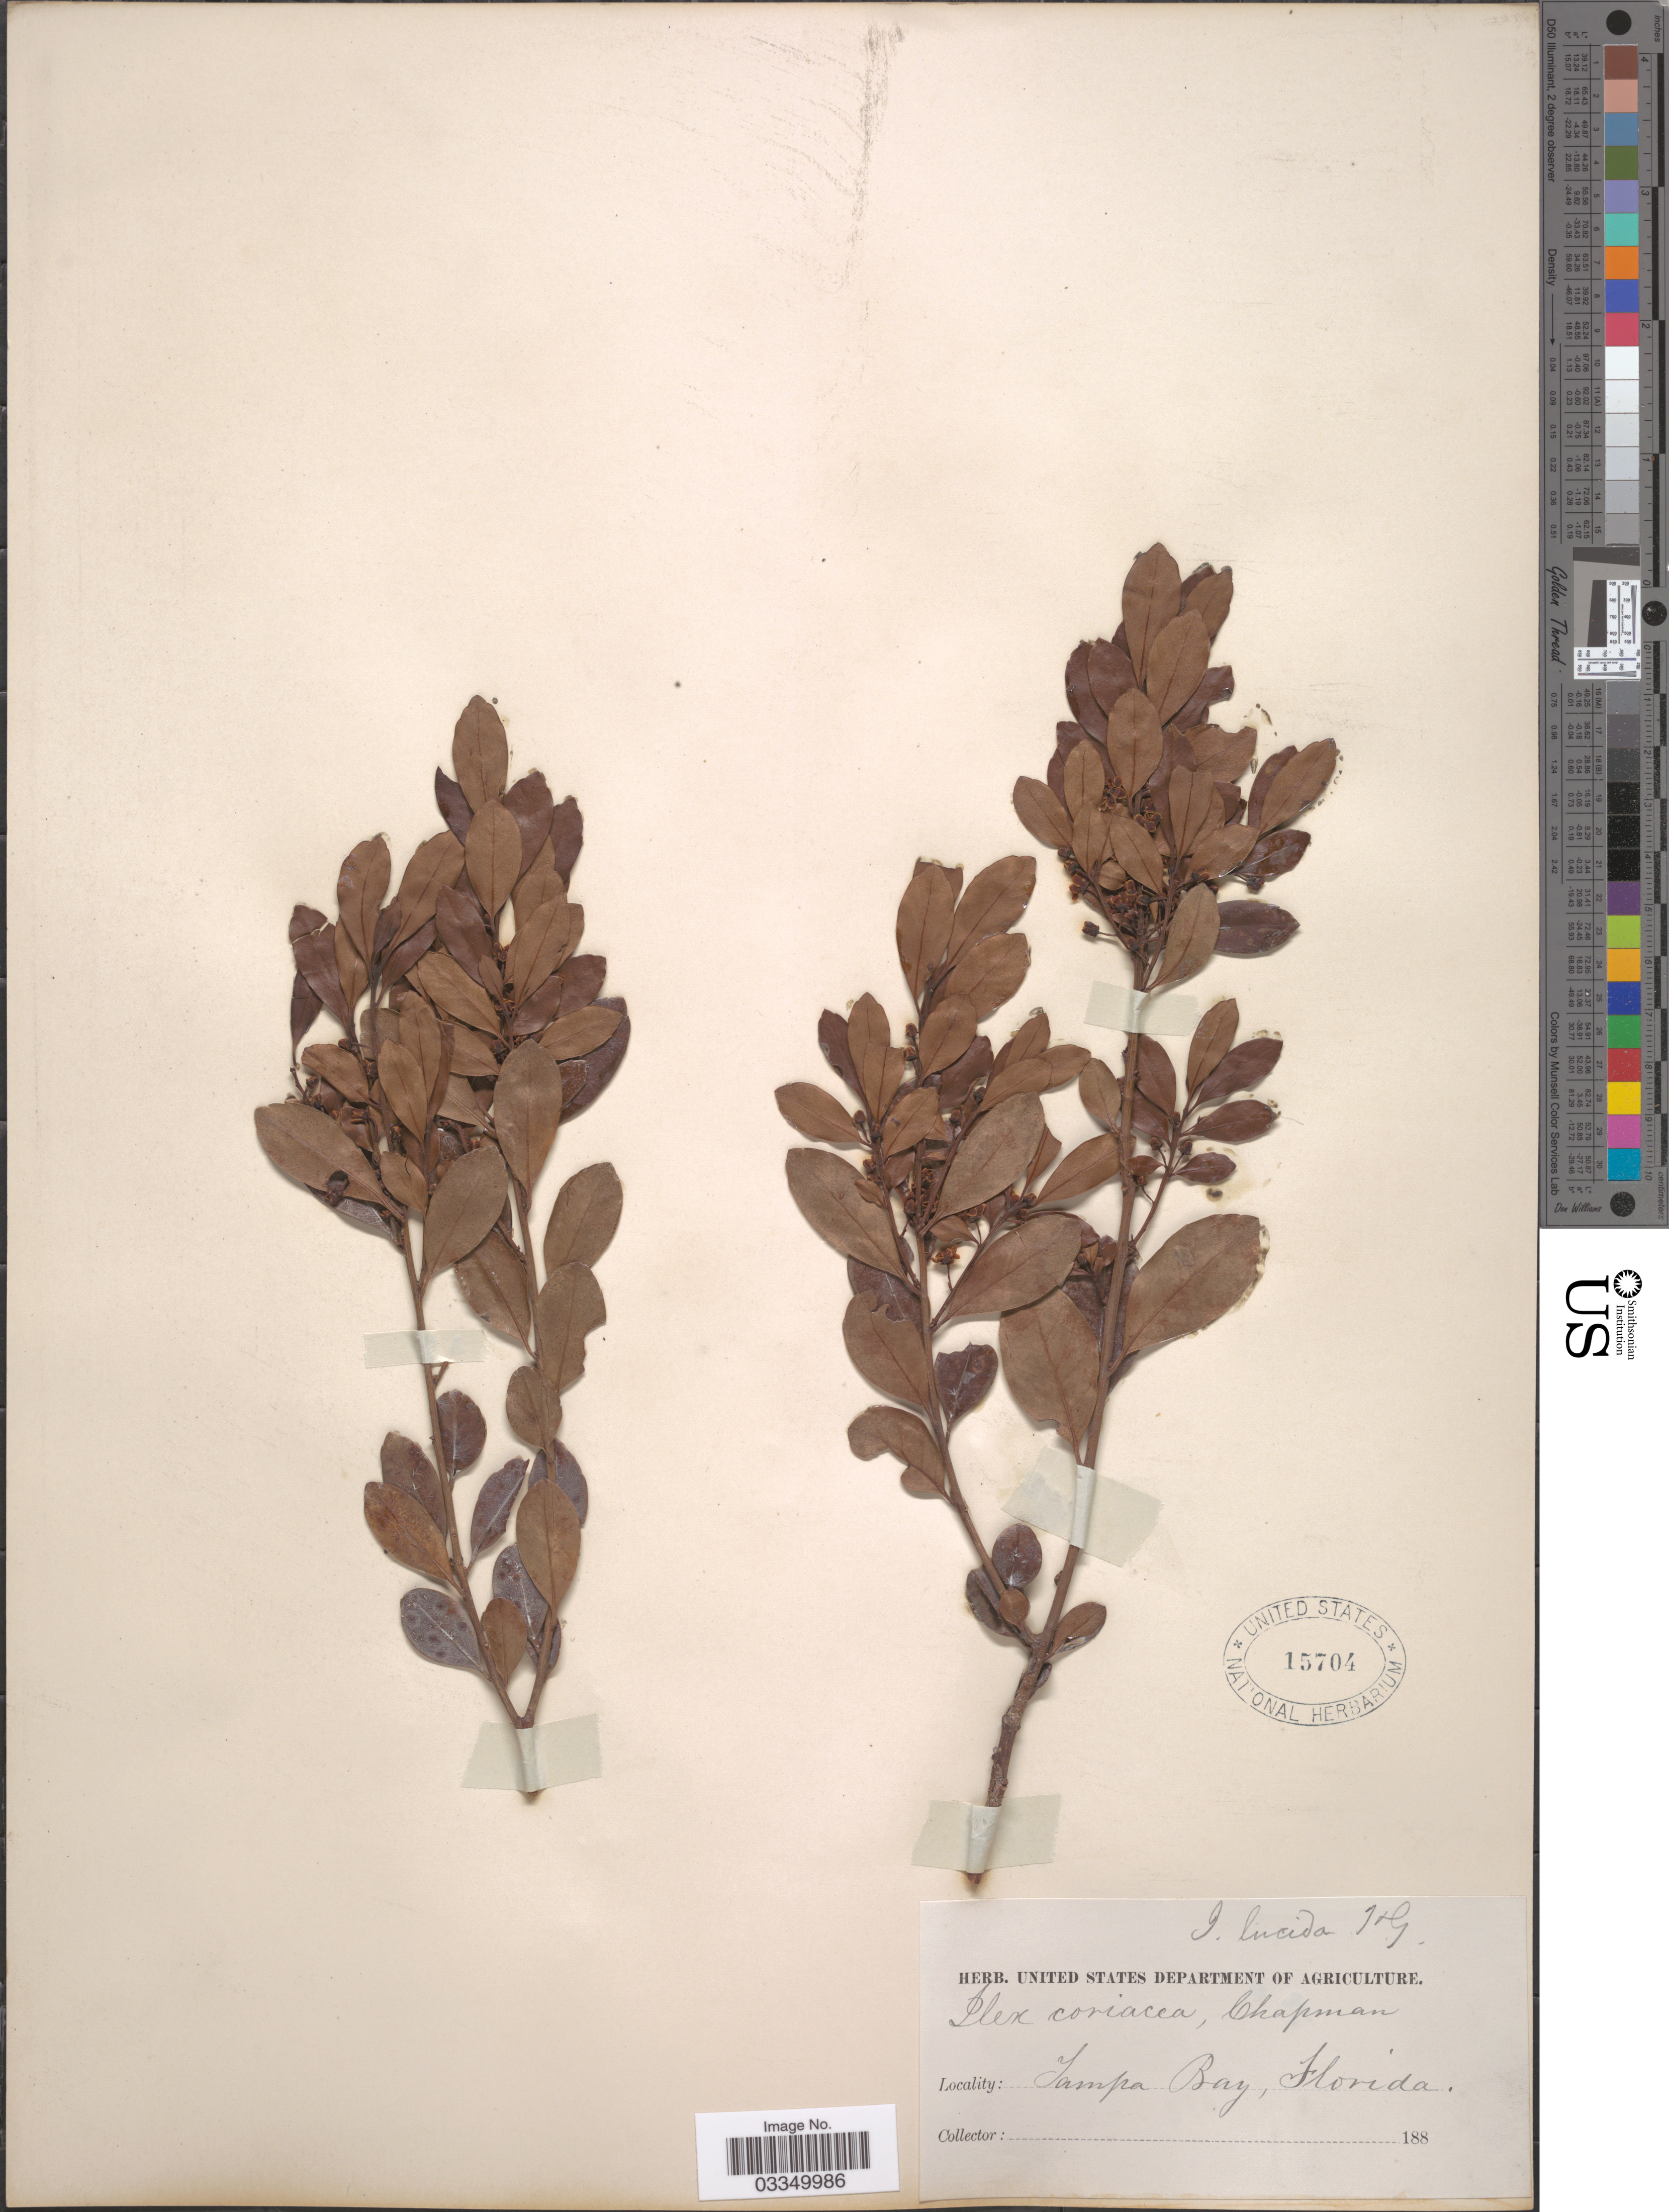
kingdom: Plantae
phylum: Tracheophyta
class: Magnoliopsida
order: Aquifoliales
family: Aquifoliaceae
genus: Ilex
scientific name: Ilex glabra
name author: (L.) A. Gray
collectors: Facchini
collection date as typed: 188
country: United States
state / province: Florida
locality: Tampa Bay.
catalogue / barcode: US 15704